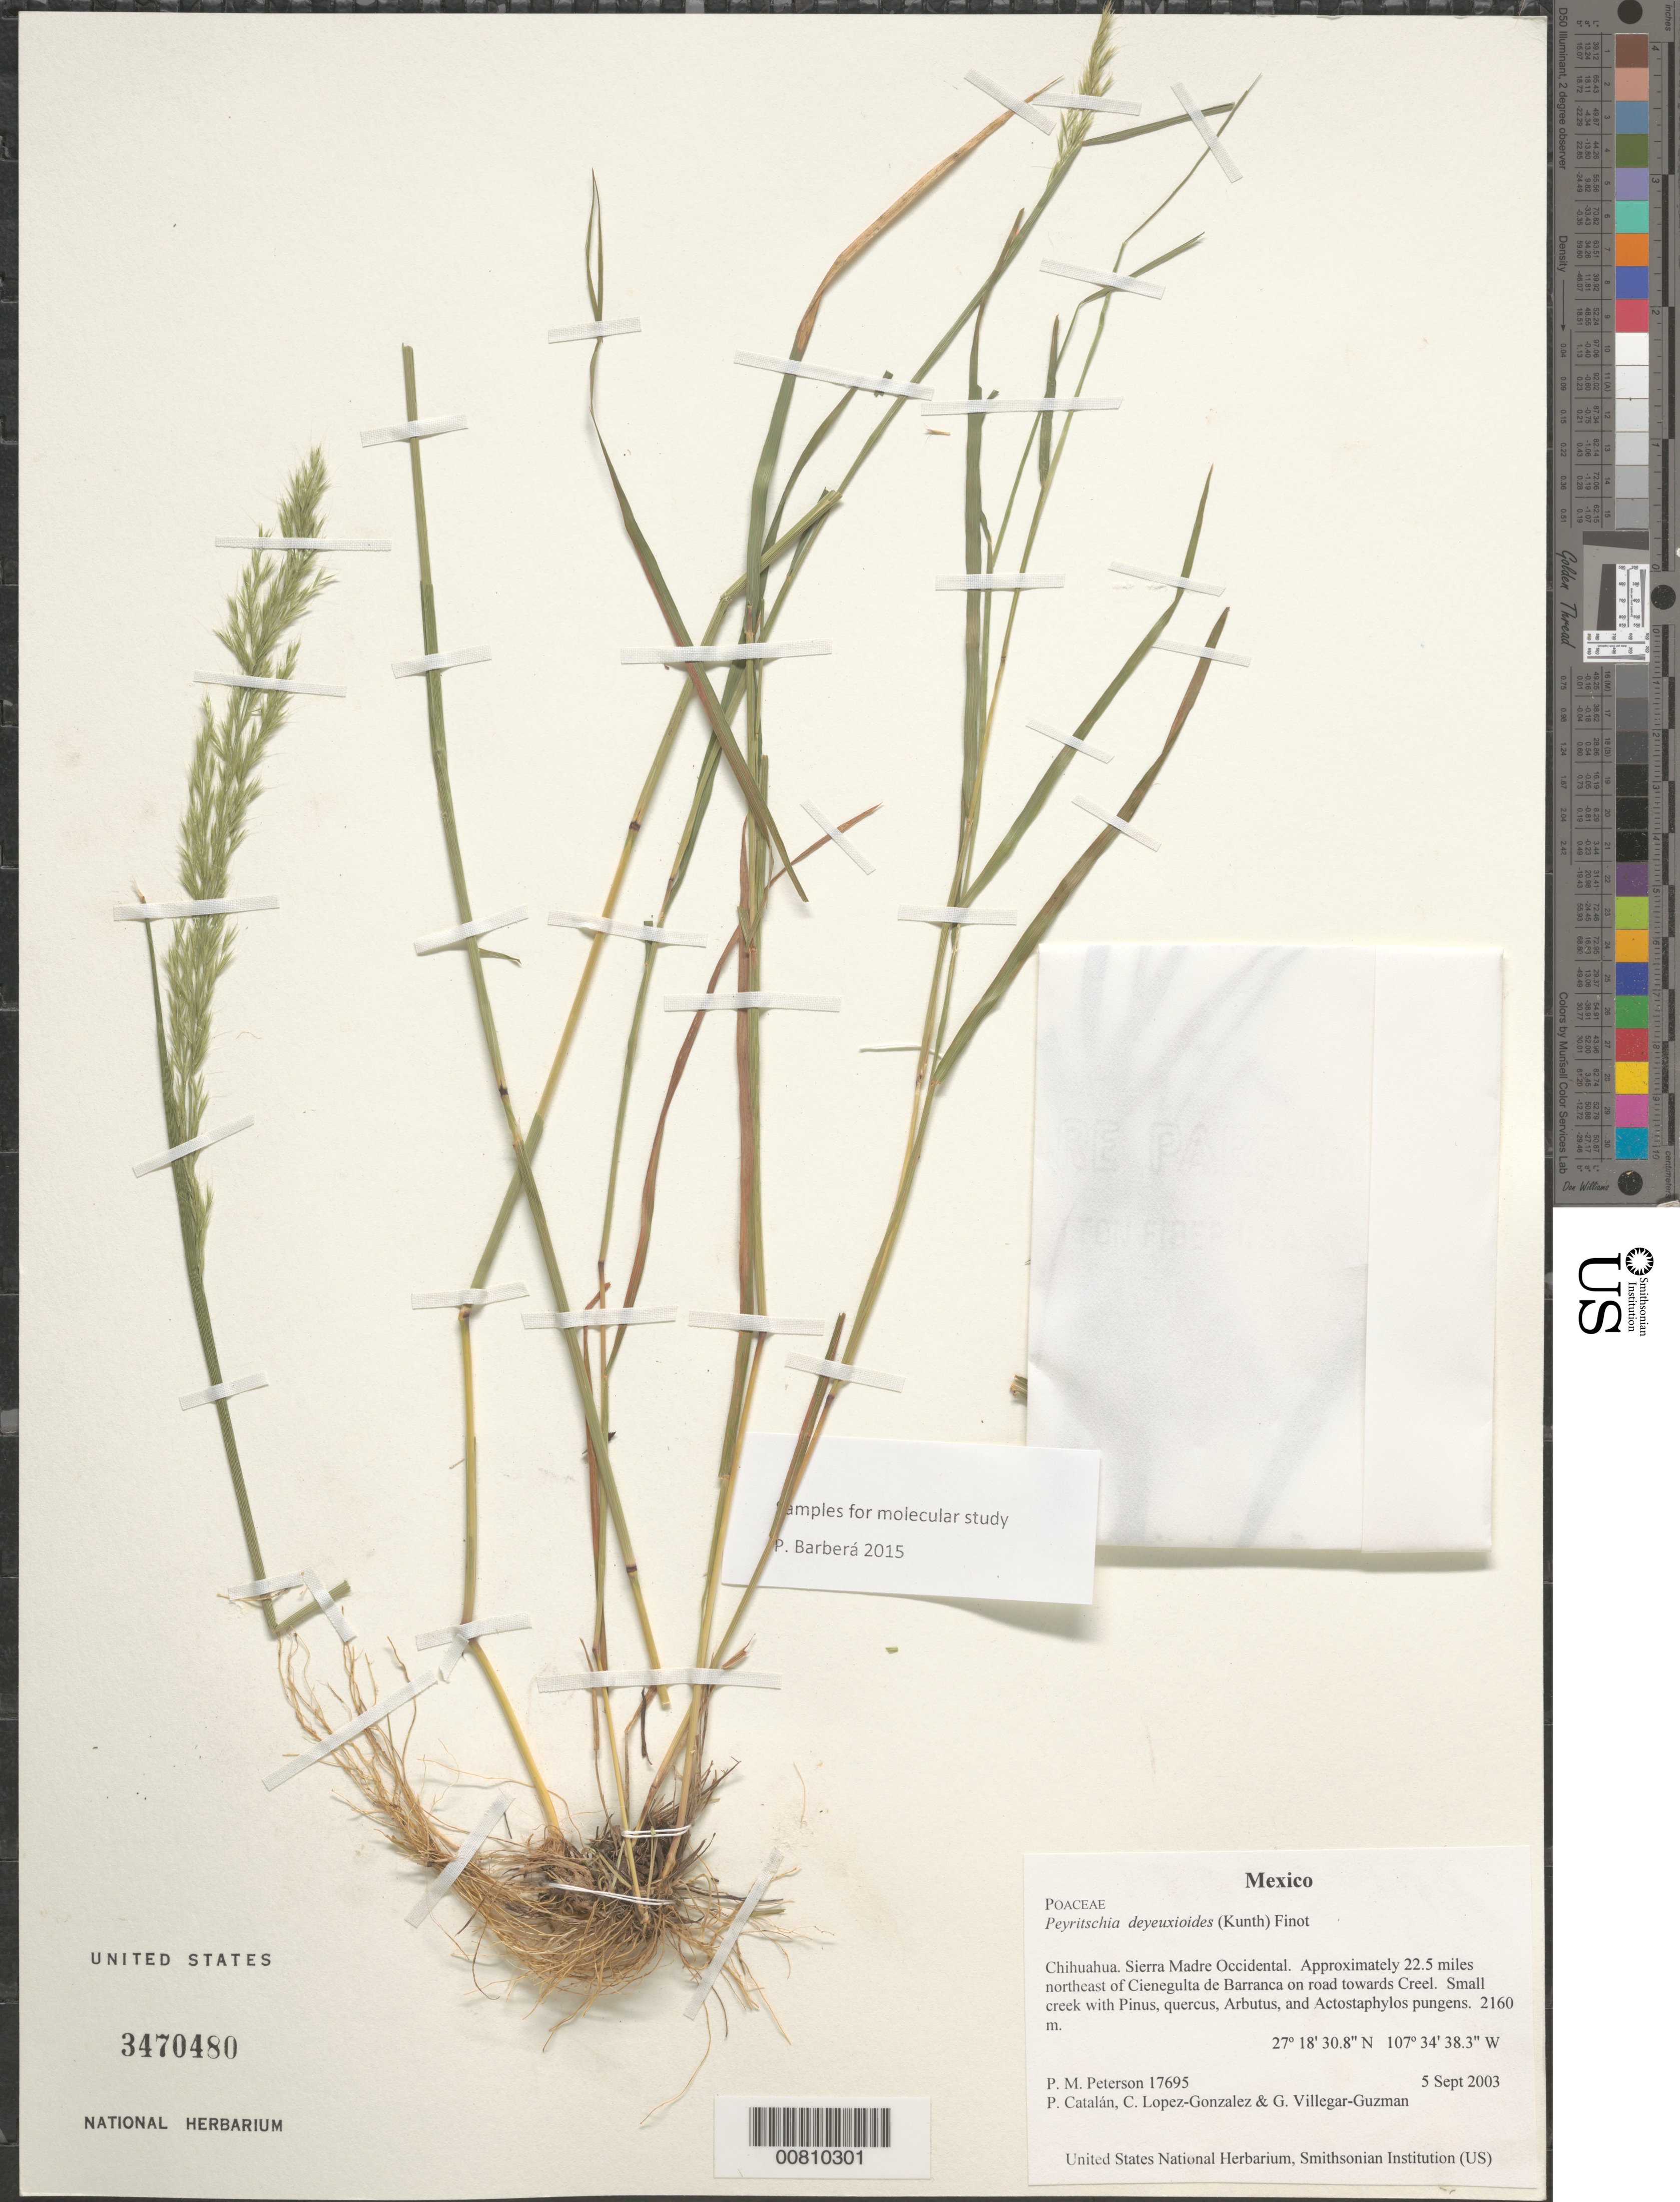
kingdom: Plantae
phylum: Tracheophyta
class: Liliopsida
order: Poales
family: Poaceae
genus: Peyritschia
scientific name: Peyritschia deyeuxioides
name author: (Kunth) Finot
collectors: P. M. Peterson, P. Catalán, C. Lopez-Gonzalez & G. Villegar-Guzman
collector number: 17695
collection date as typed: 05 Sep 2003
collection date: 2003-09-05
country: Mexico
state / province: Chihuahua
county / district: Sierra Madre Occidental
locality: Approximately 22.5 miles northeast of Cienegulta de Barranca on road towards Creel. Small creek with Pinus, quercus, Arbutus, and Actostaphylos pungens.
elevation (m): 2160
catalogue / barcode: US 3470480